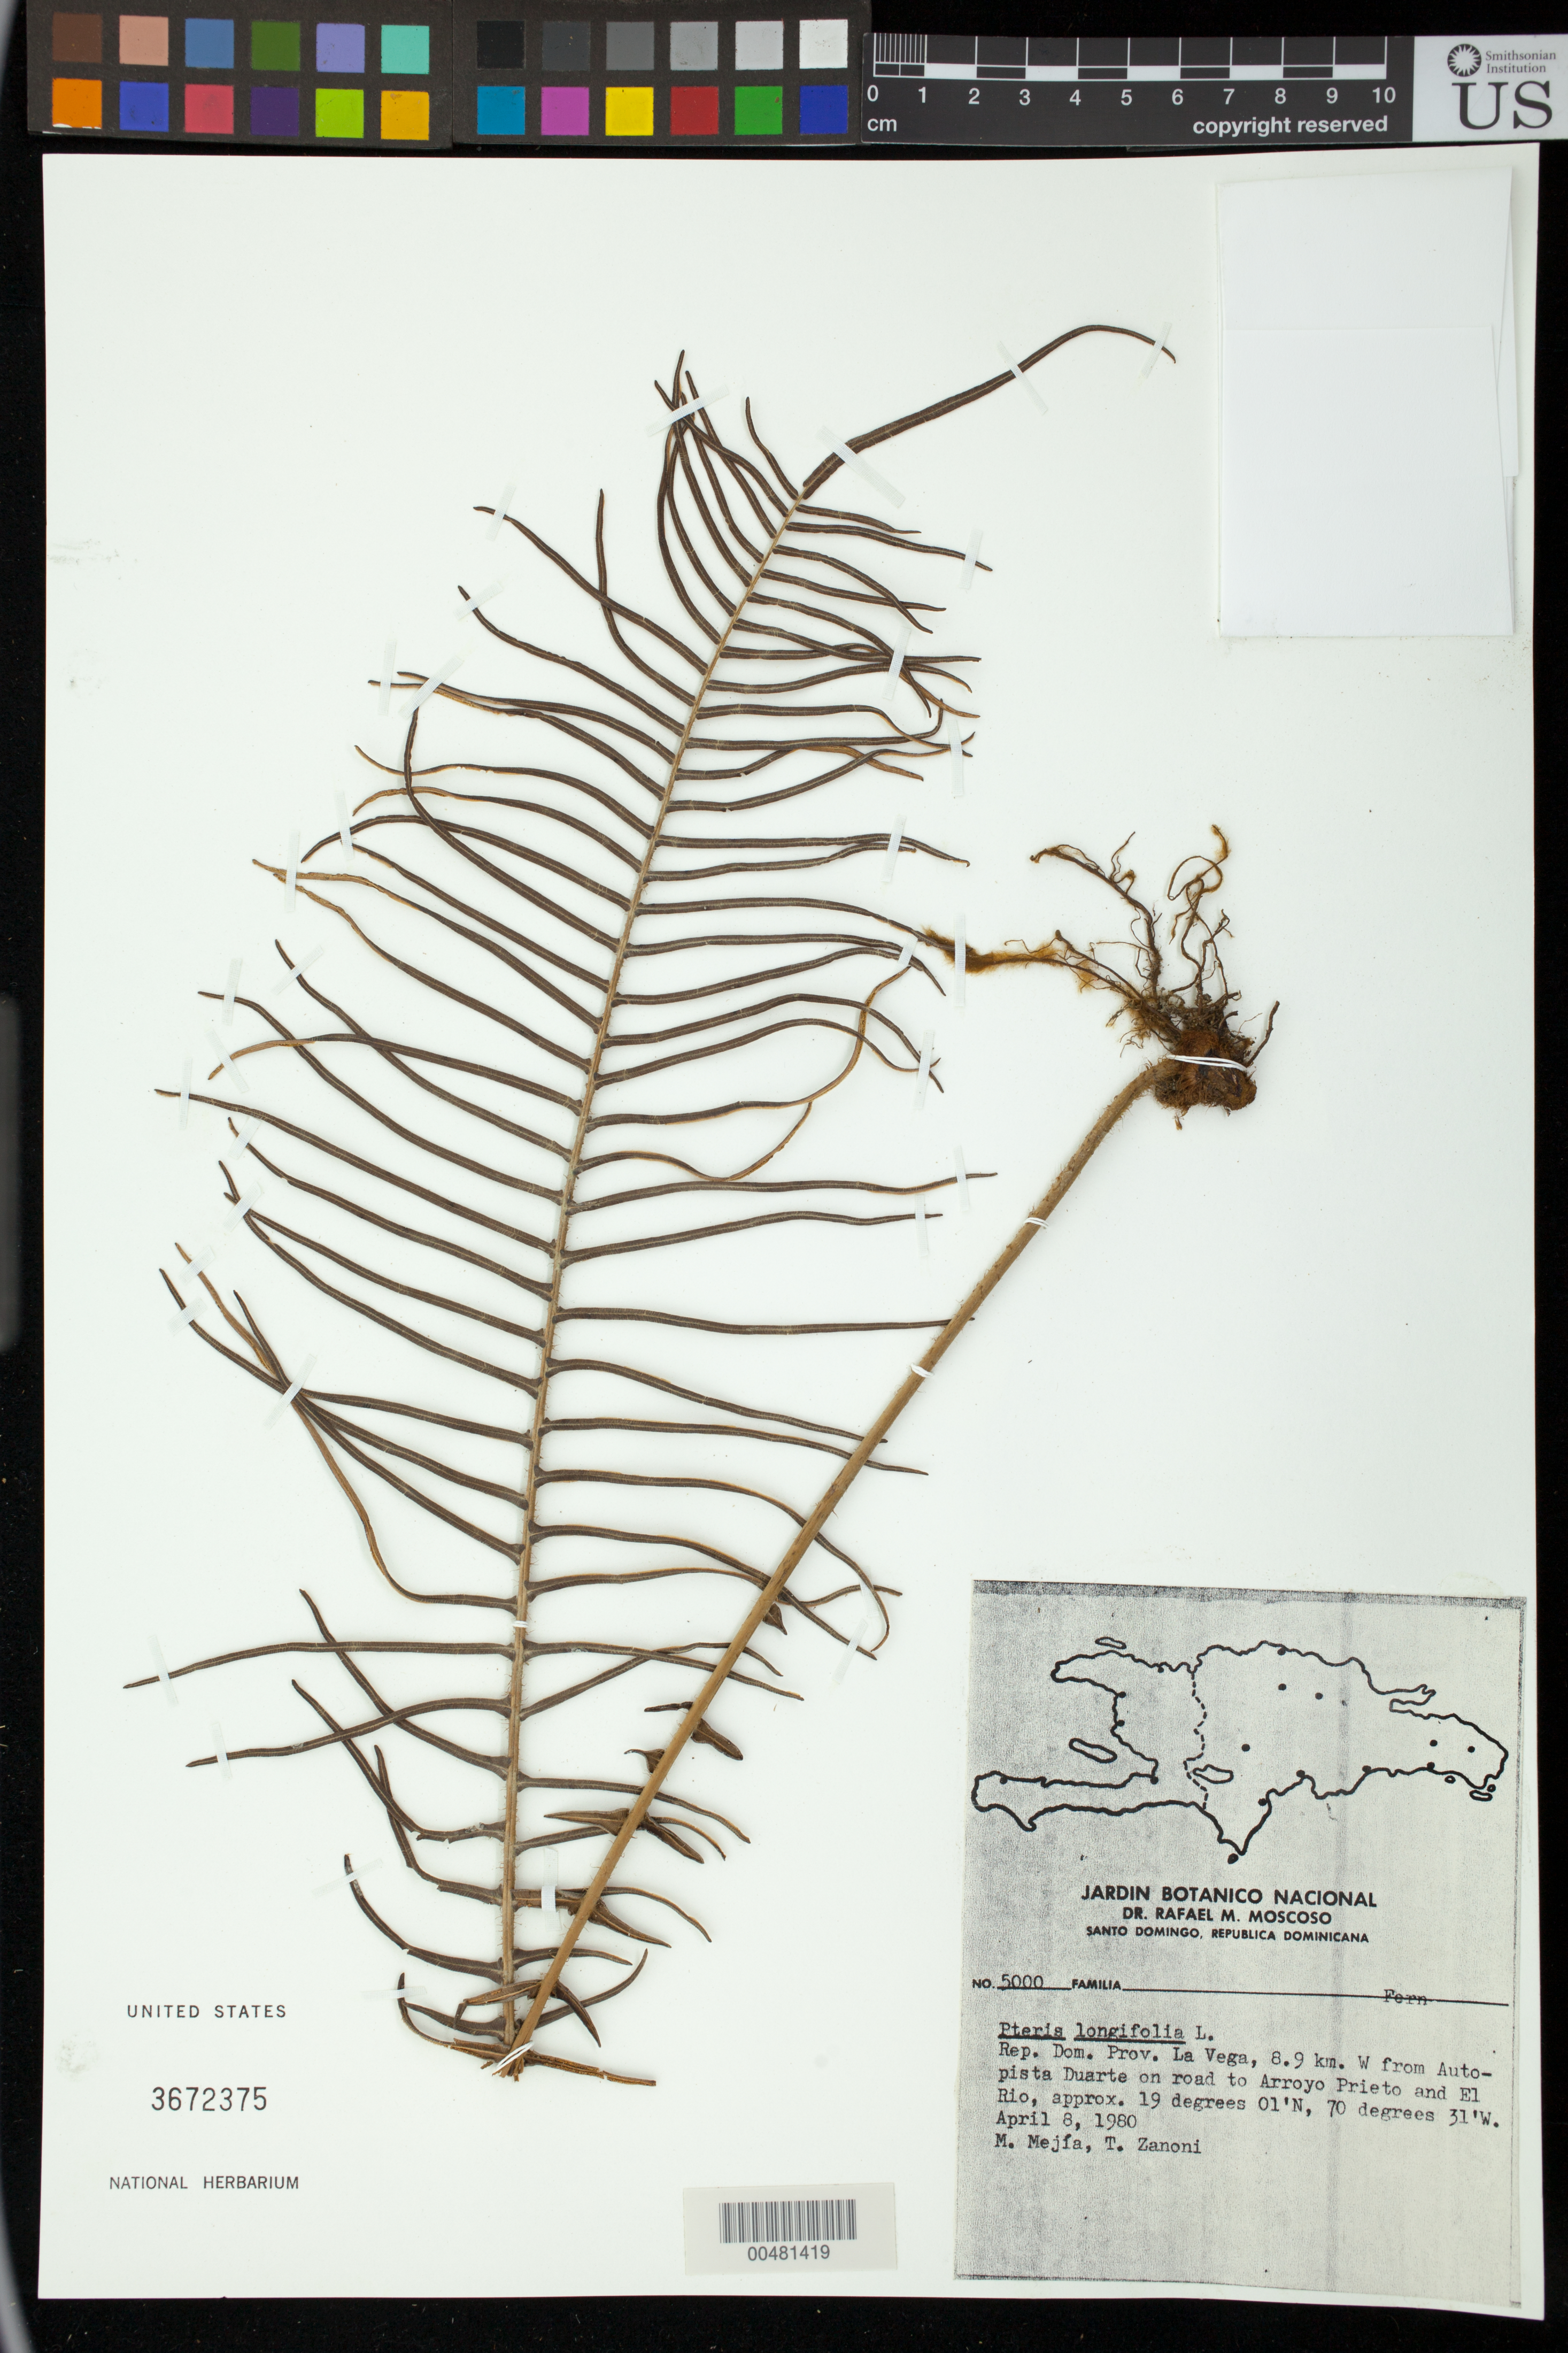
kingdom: Plantae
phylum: Tracheophyta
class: Polypodiopsida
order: Polypodiales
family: Pteridaceae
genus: Pteris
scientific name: Pteris longifolia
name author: L.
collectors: M. Mejia & T. A. Zanoni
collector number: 5000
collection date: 1980-04-08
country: Dominican Republic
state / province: La Vega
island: Hispaniola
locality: Autopista Duarte, 8.9 km W from; on road to Arroyo Prieto and El Rio.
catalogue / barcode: US 3672375